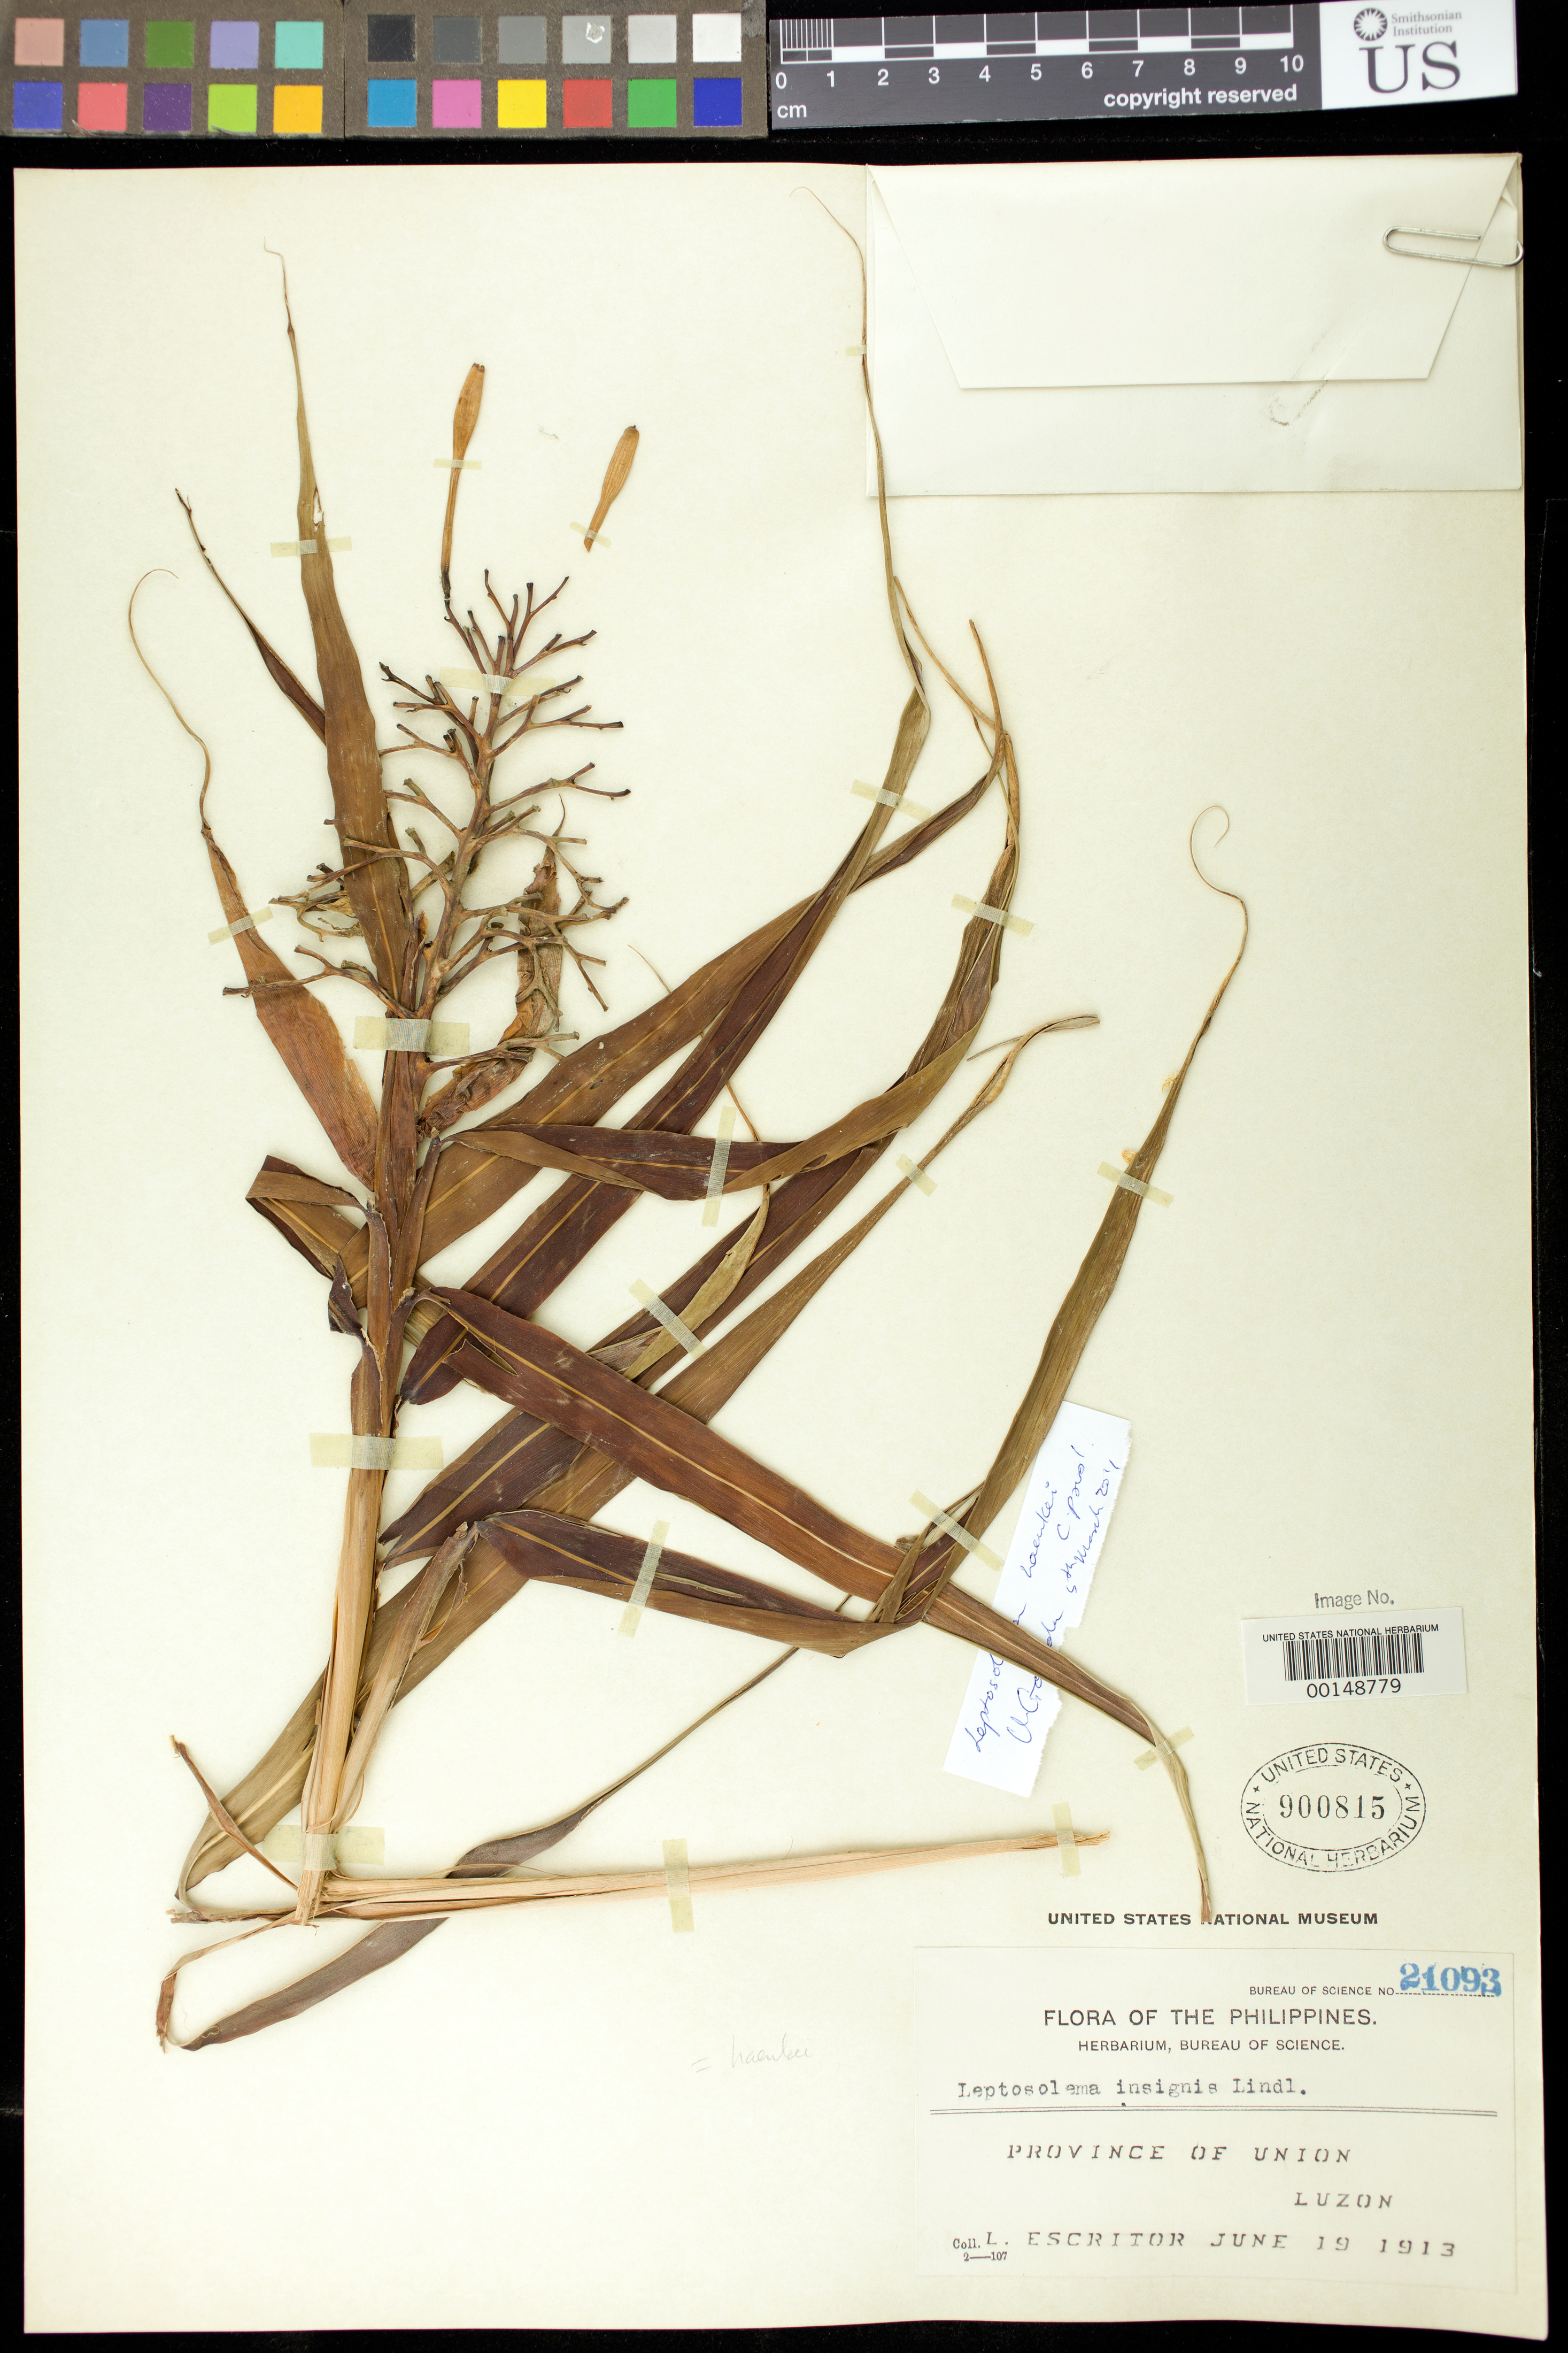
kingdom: Plantae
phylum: Tracheophyta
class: Liliopsida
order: Zingiberales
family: Zingiberaceae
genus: Leptosolena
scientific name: Leptosolena haenkei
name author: C. Presl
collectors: L. Escritor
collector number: Bur. Sci. 21093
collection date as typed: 19 Jun 1913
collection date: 1913-06-19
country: Philippines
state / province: Ilocos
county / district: La Union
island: Luzon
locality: Prov of union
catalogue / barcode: US 900815